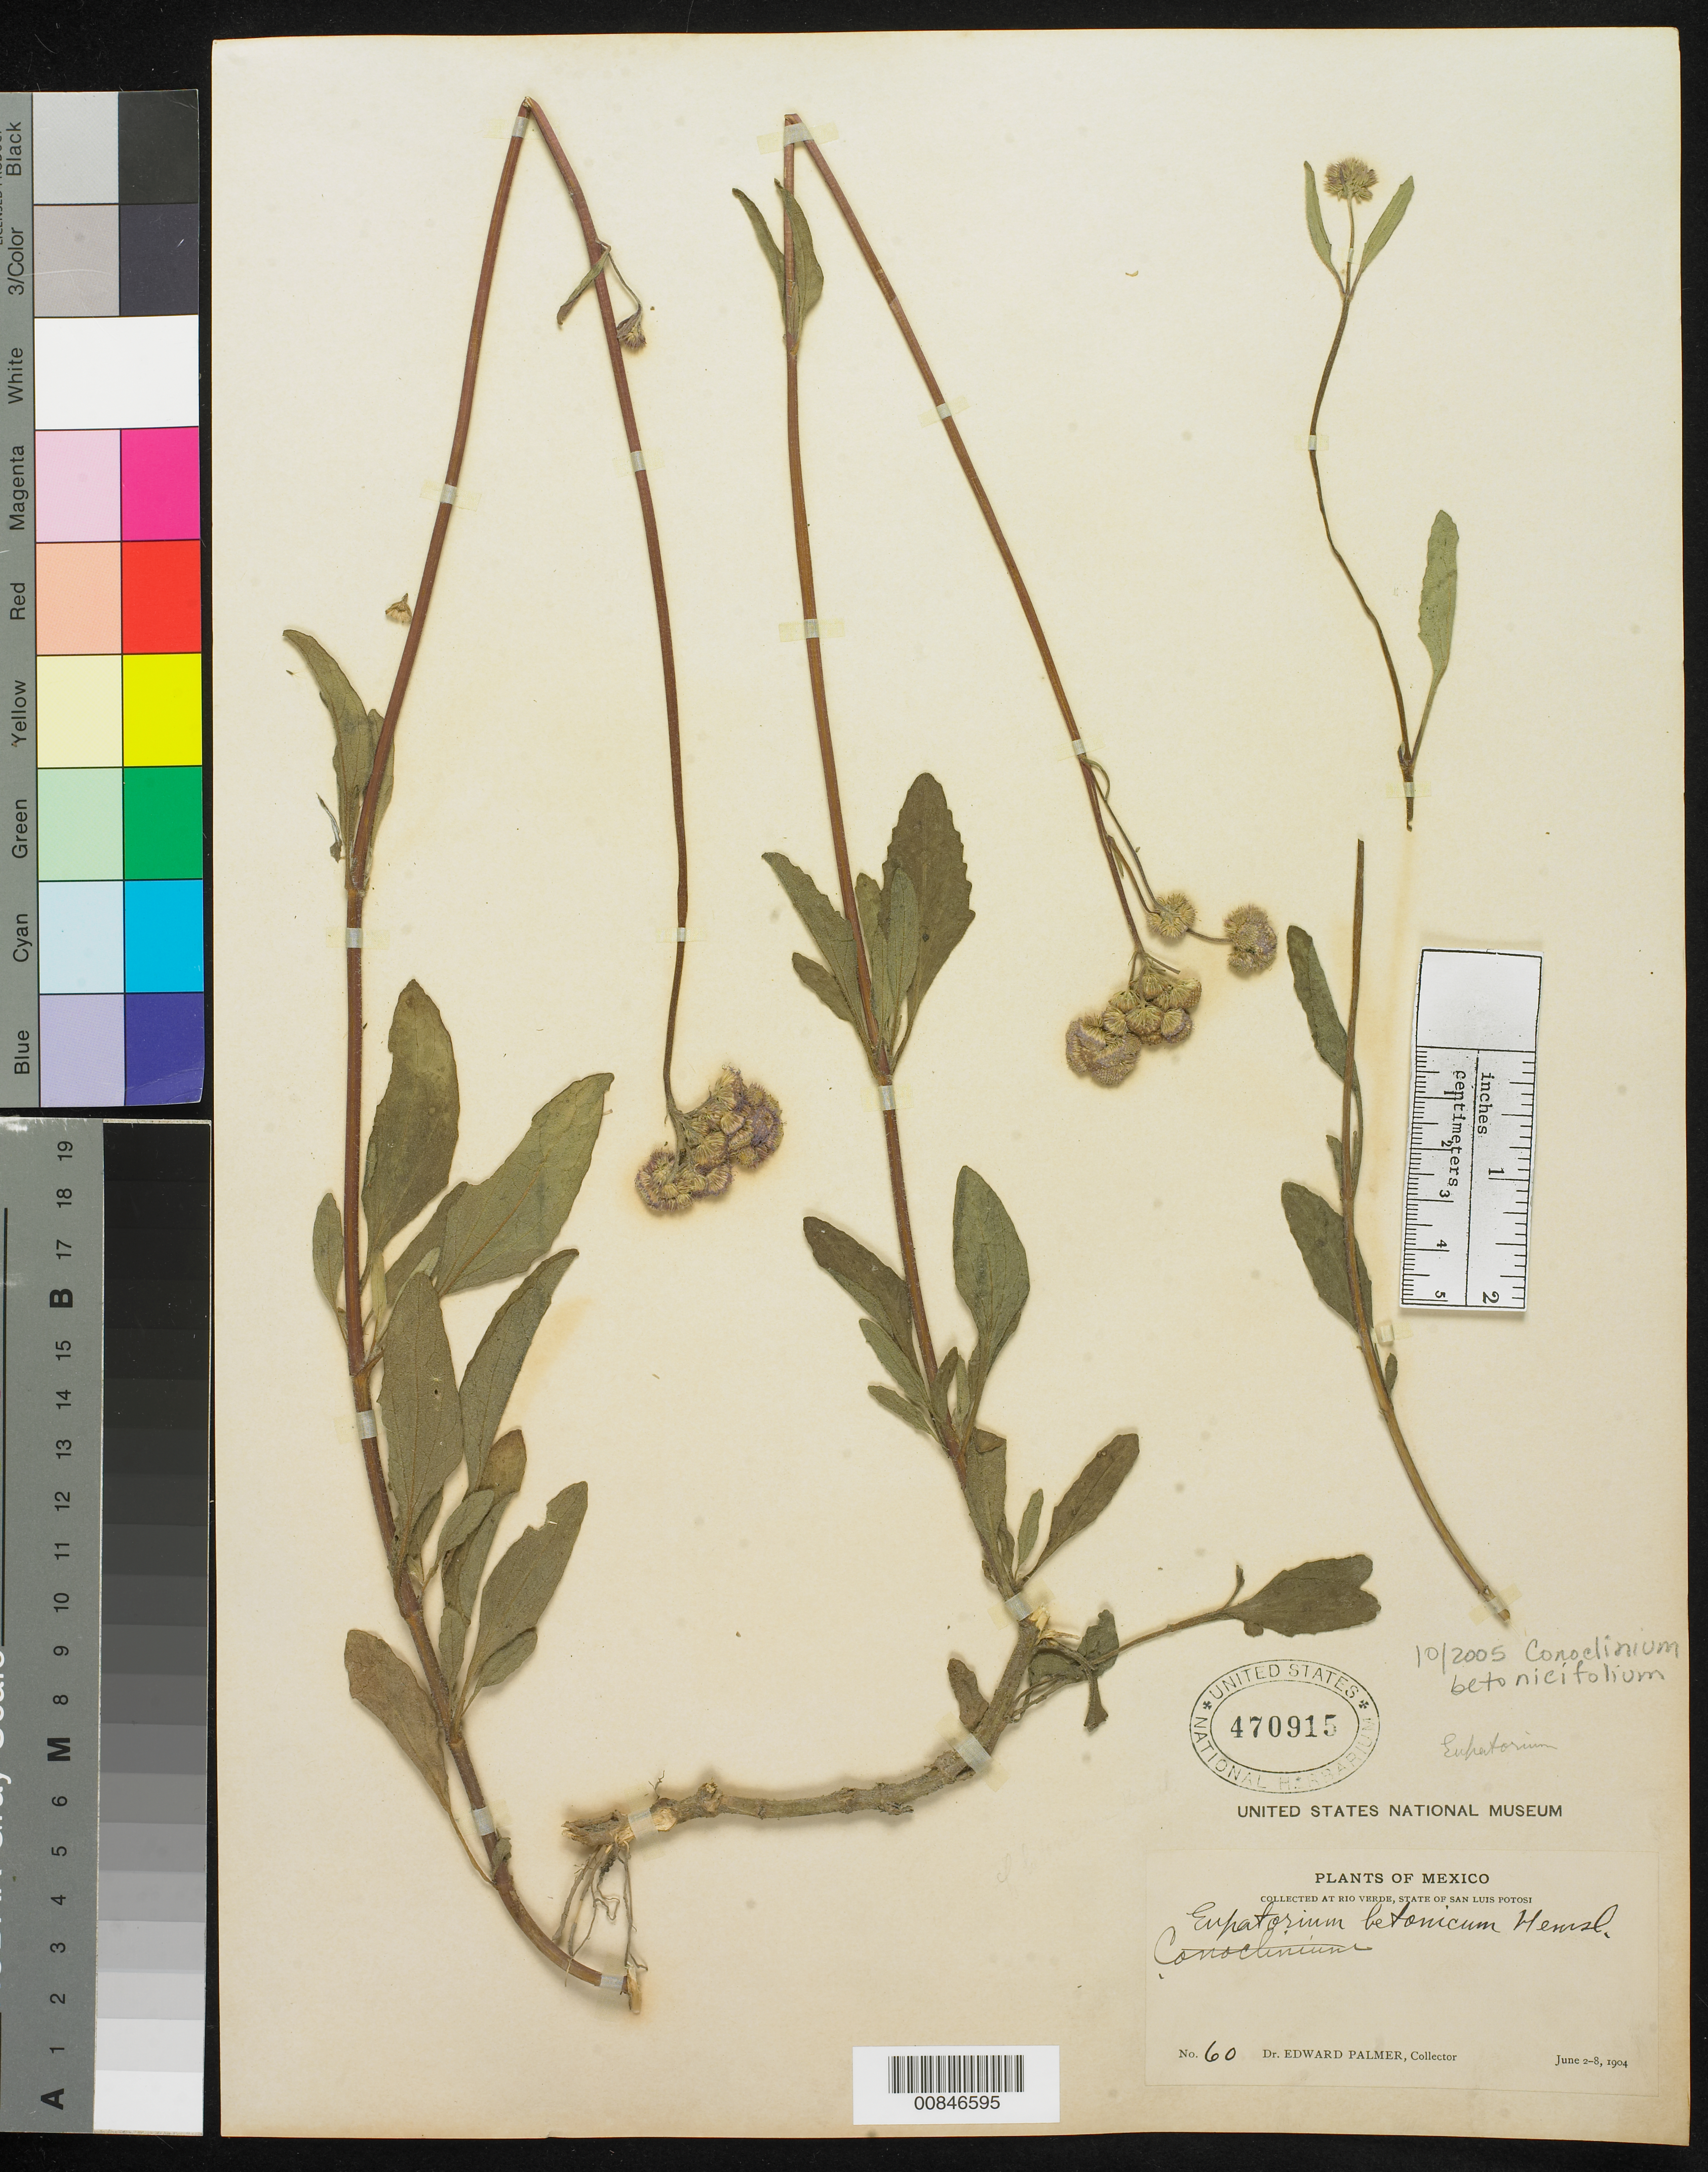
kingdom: Plantae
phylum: Tracheophyta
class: Magnoliopsida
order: Asterales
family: Asteraceae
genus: Conoclinium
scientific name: Conoclinium betonicifolium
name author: (Mill.) R.M. King & H. Rob.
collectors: E. Palmer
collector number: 60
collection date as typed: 02 Jun 1904 to 08 Jun 1904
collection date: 1904-06-02/1904-06-08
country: Mexico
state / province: San Luis Potosí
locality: Río Verde, San Luis Potosí.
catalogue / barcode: US 470915